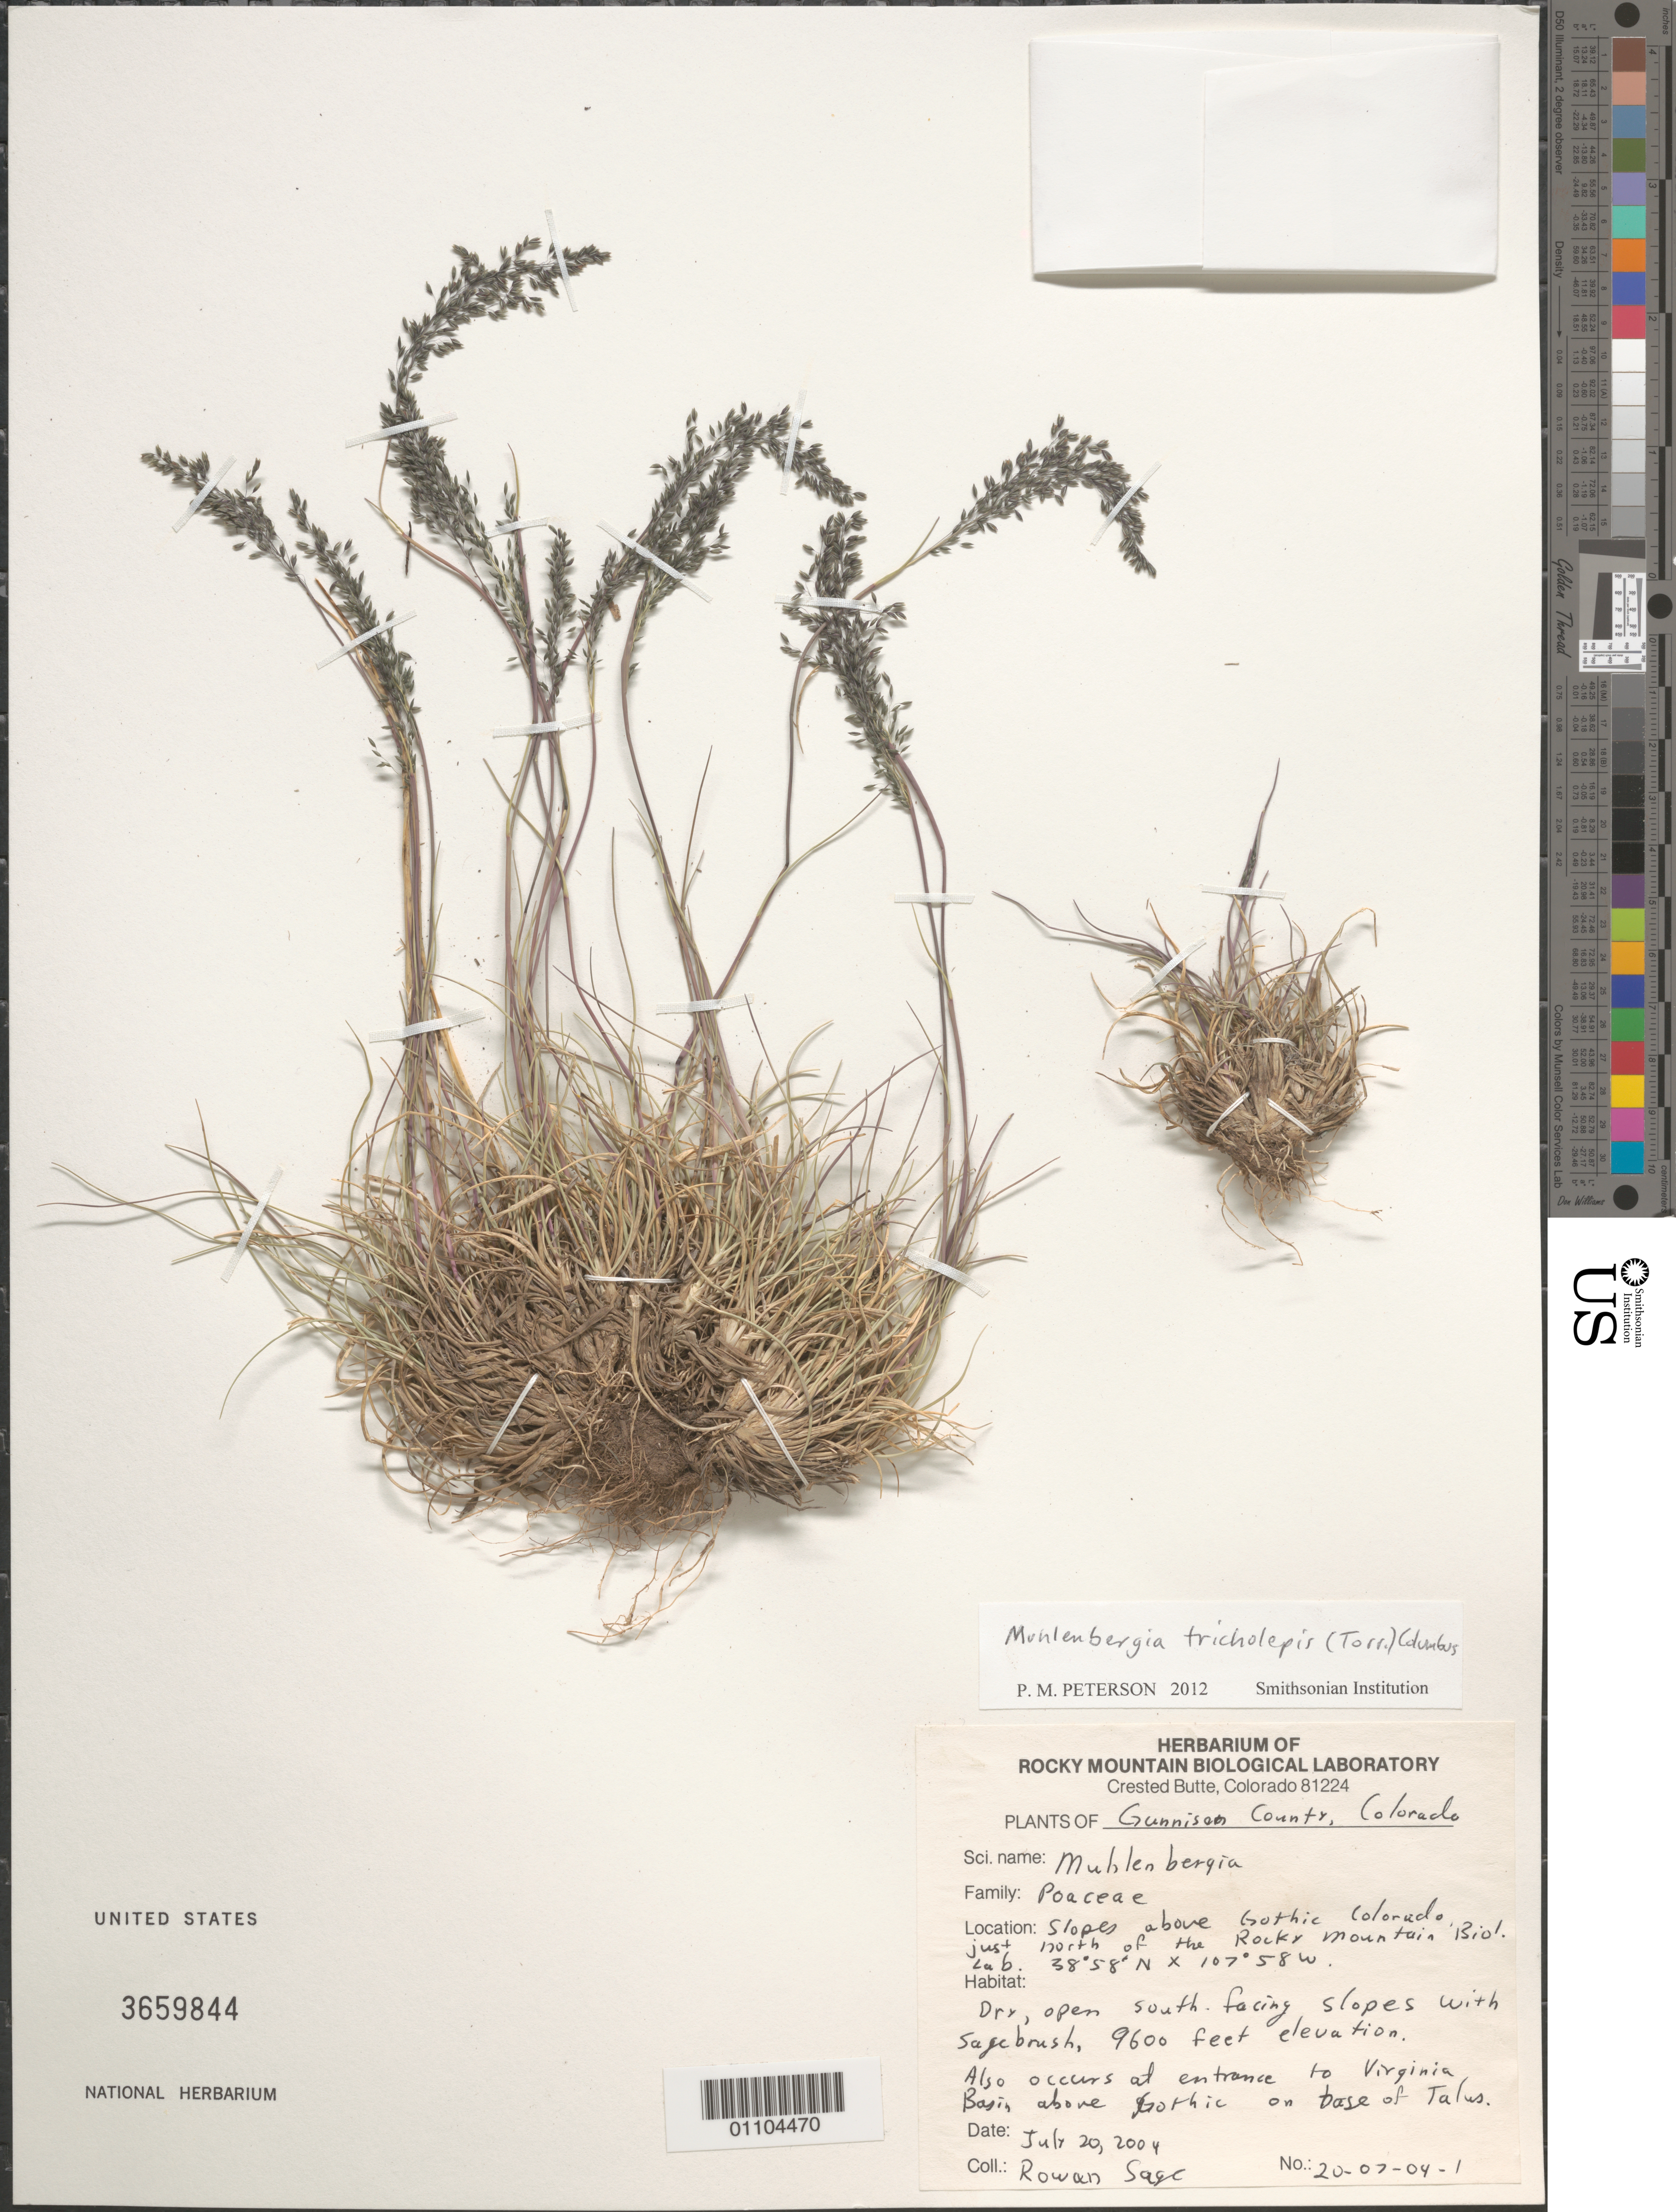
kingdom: Plantae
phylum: Tracheophyta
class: Liliopsida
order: Poales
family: Poaceae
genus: Muhlenbergia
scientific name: Muhlenbergia tricholepis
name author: (Torr.) Columbus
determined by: Peterson, Paul M., (BOT), Smithsonian Institution - National Museum of Natural History (UNITED STATES)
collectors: R. Sage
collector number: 20-07-04-1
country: United States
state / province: Colorado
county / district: Gunnison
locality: Slopes above Gothic just N of the Rocky Mountain Biol. Lab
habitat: Dry, open S facing slopes with sagebrush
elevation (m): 2926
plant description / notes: Came in as a mixed collection of M. tricholepis and M. richardsoni under one number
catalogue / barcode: US 3659844